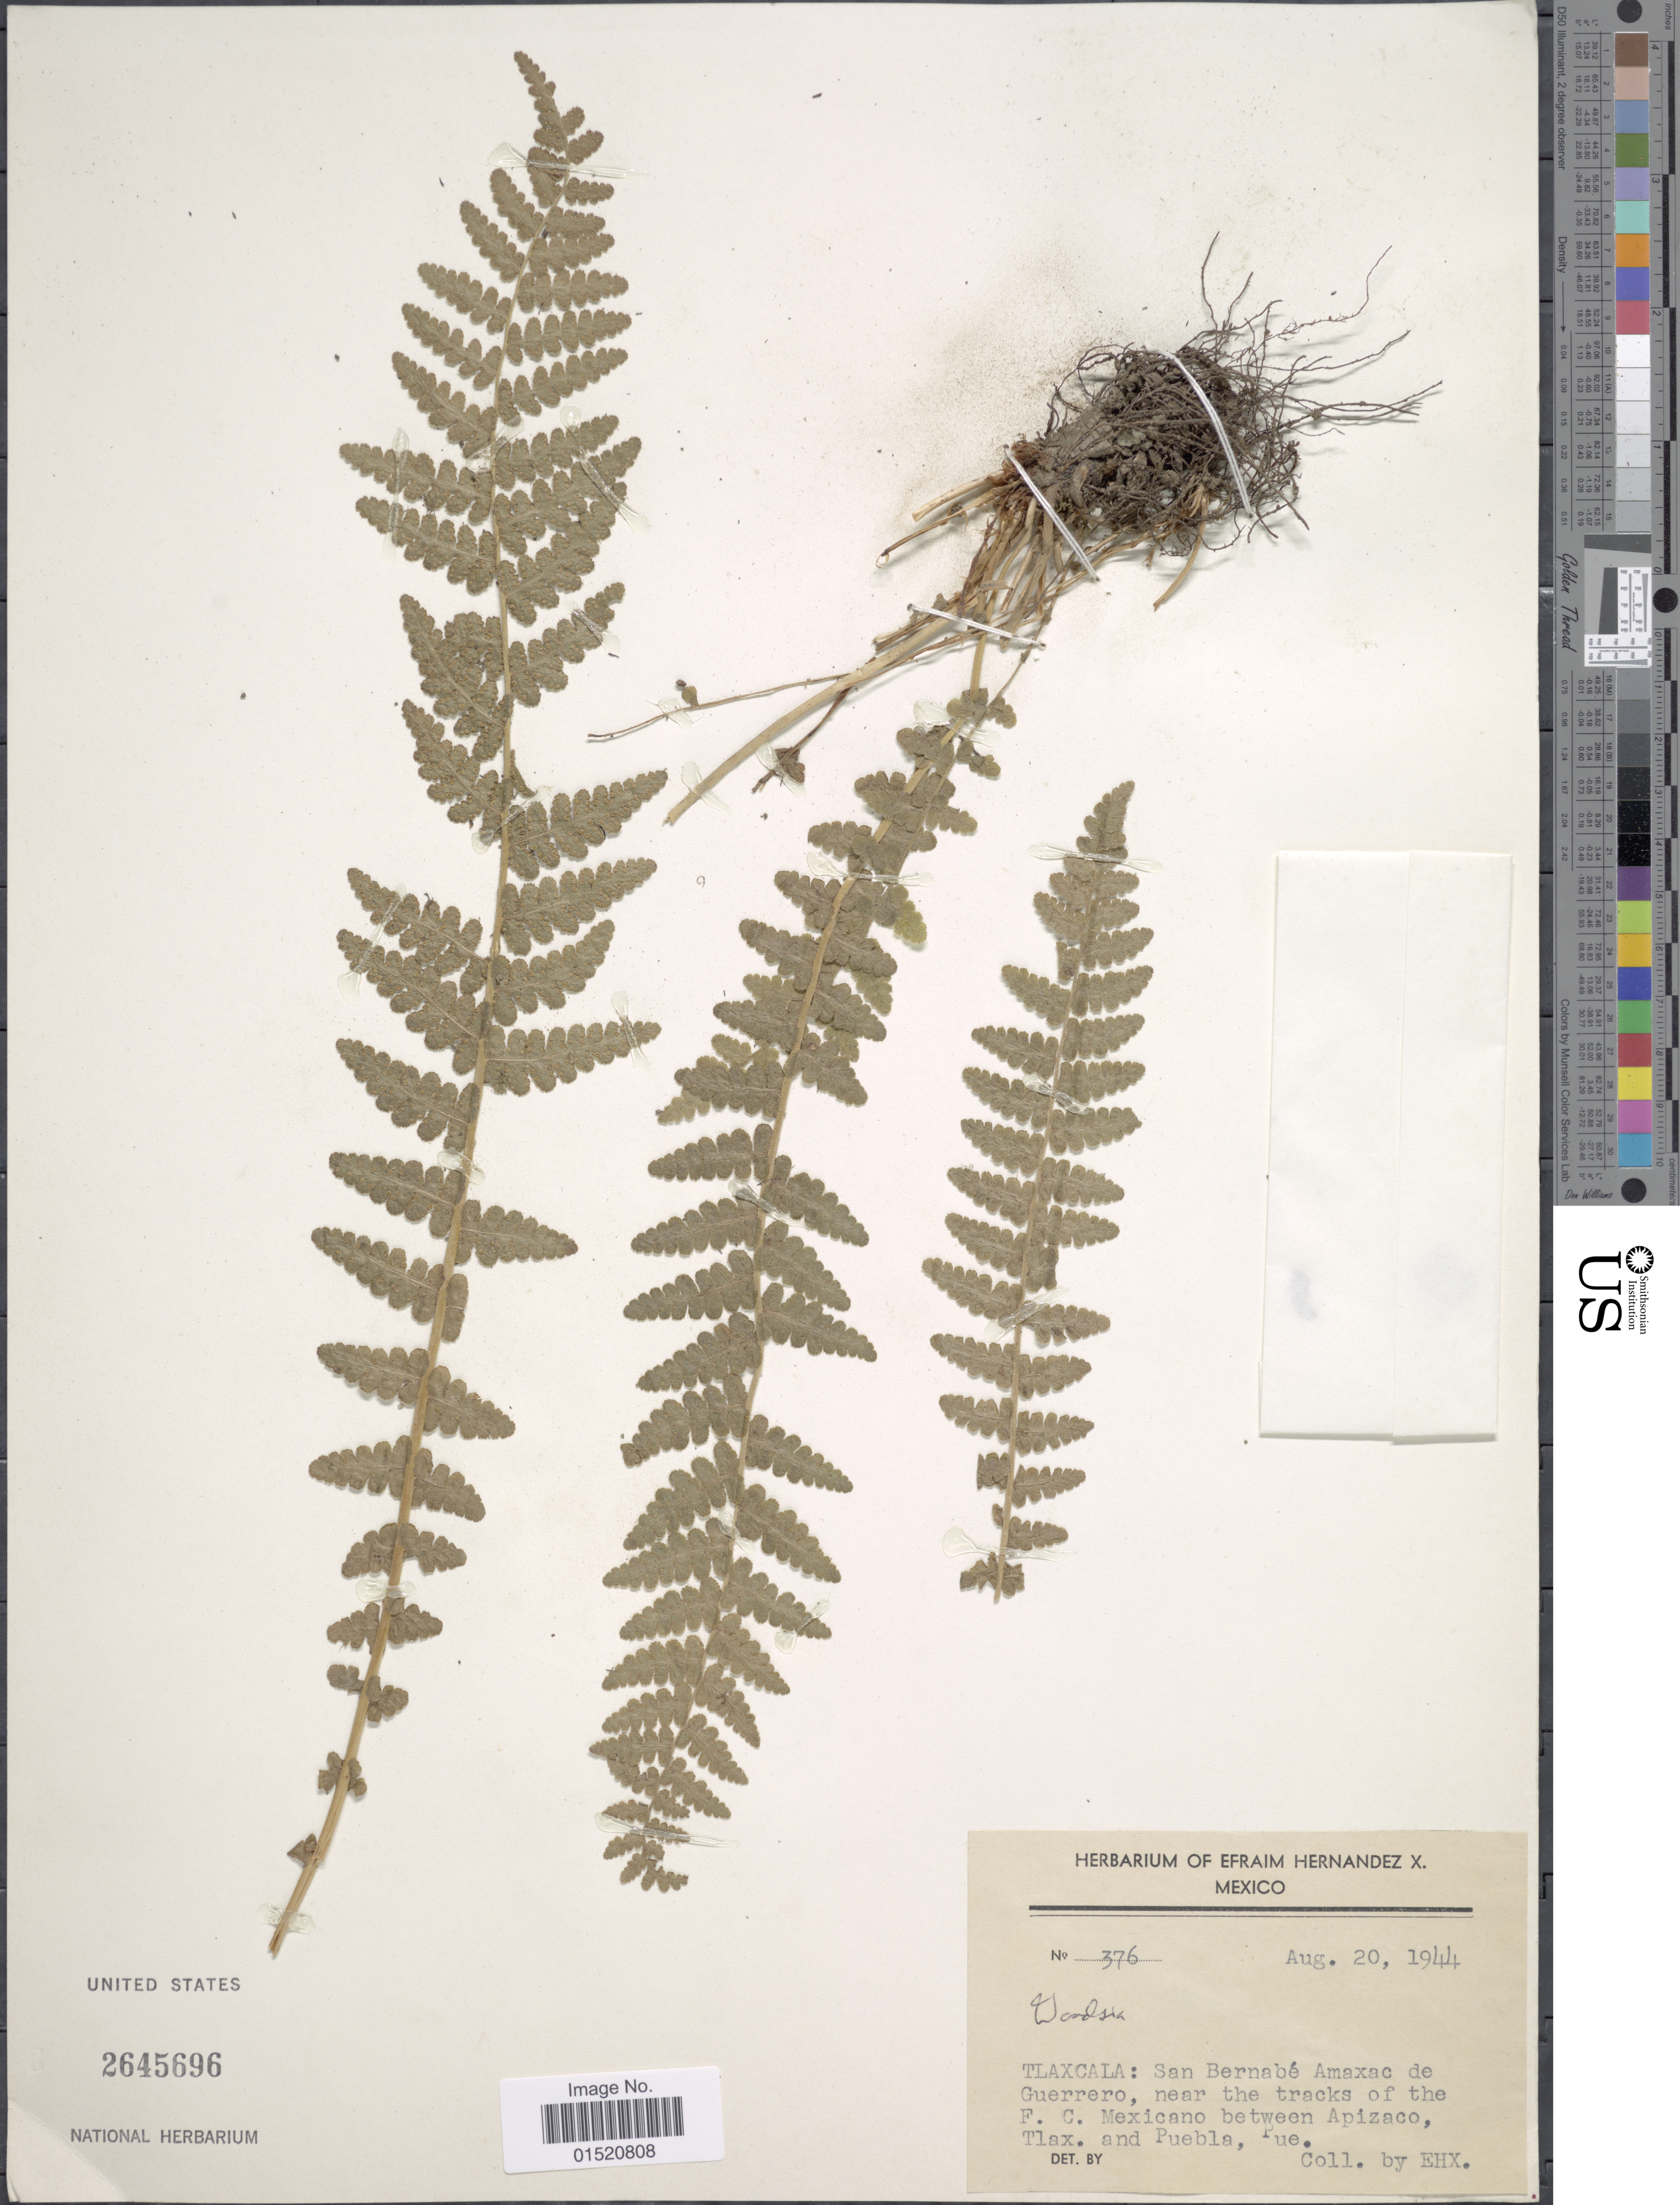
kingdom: Plantae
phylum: Tracheophyta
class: Polypodiopsida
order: Polypodiales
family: Woodsiaceae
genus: Woodsia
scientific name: Woodsia mollis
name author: (Kaulf.) J. Sm.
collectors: E. Hernandez X.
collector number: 376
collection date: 1944-08-20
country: Mexico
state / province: Tlaxcala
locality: San Bernabé Amaxac de Guerrero, near the tracks of the F.C. Mexicano between Apizaco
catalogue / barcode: US 2645696